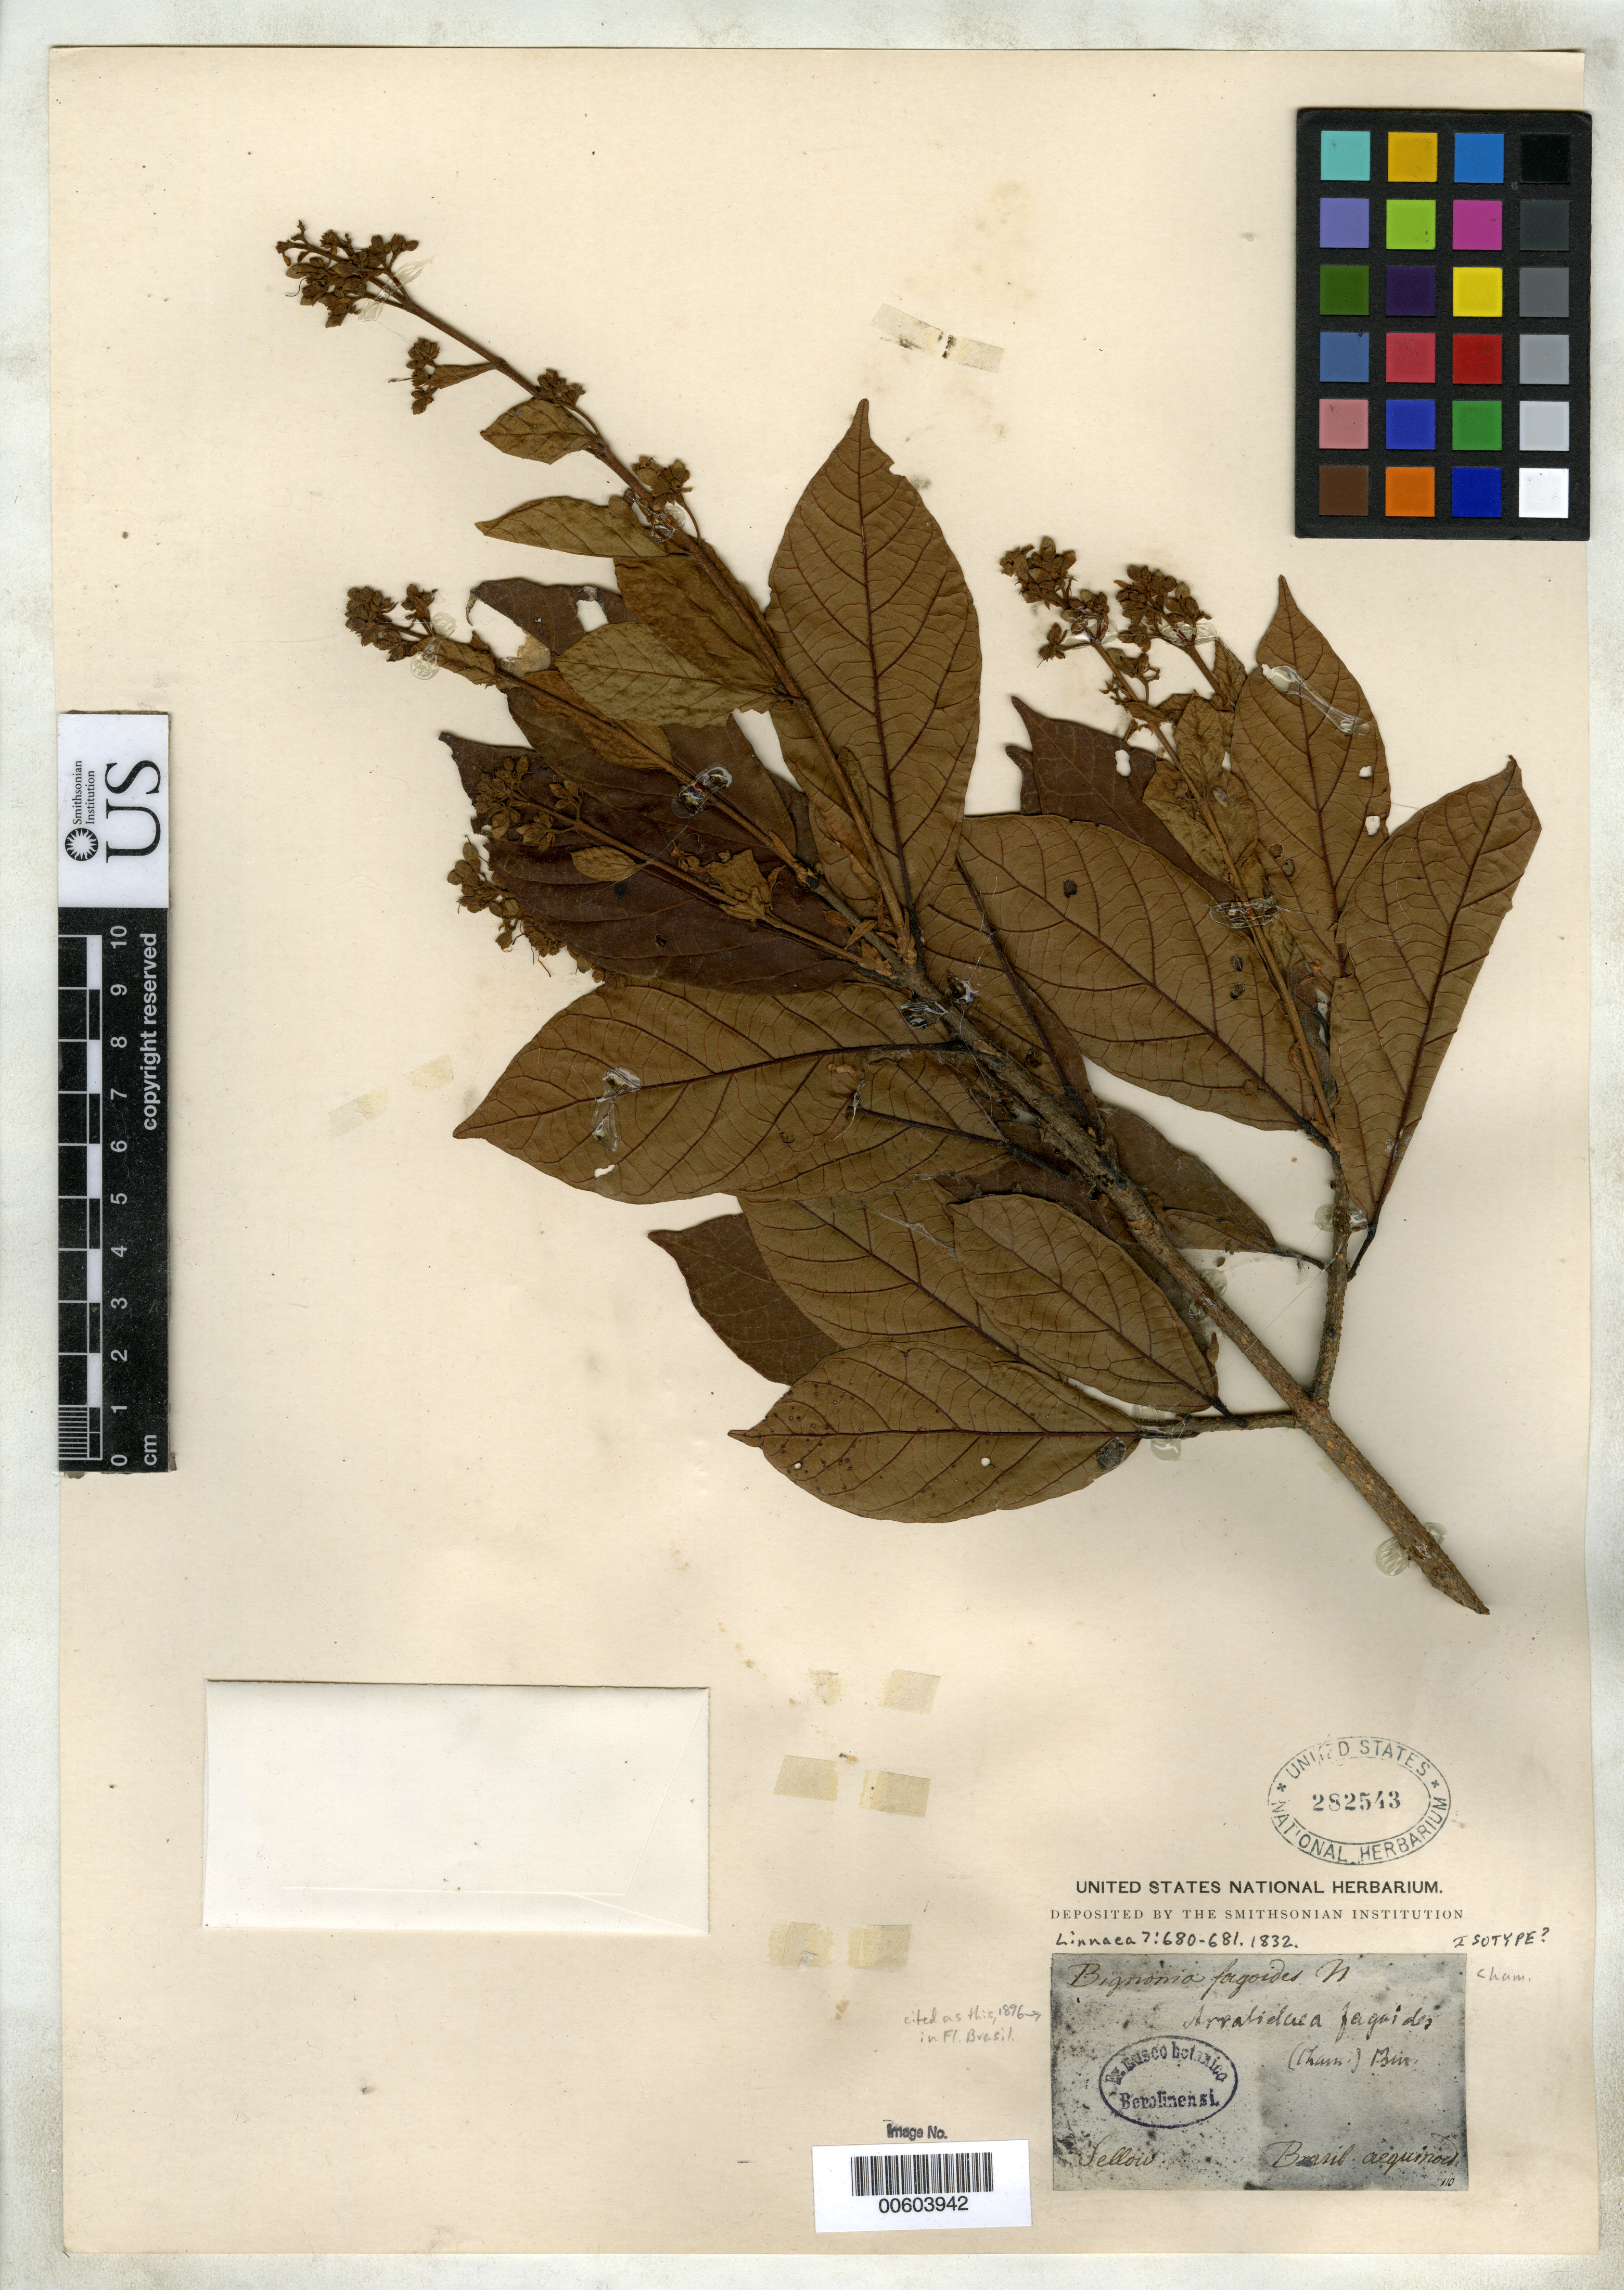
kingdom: Plantae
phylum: Tracheophyta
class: Magnoliopsida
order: Lamiales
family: Bignoniaceae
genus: Bignonia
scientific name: Bignonia fagoides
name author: Cham.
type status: Possible Isotype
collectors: F. Sellow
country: Brazil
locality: Brasil Aequinoid.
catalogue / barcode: US 282543